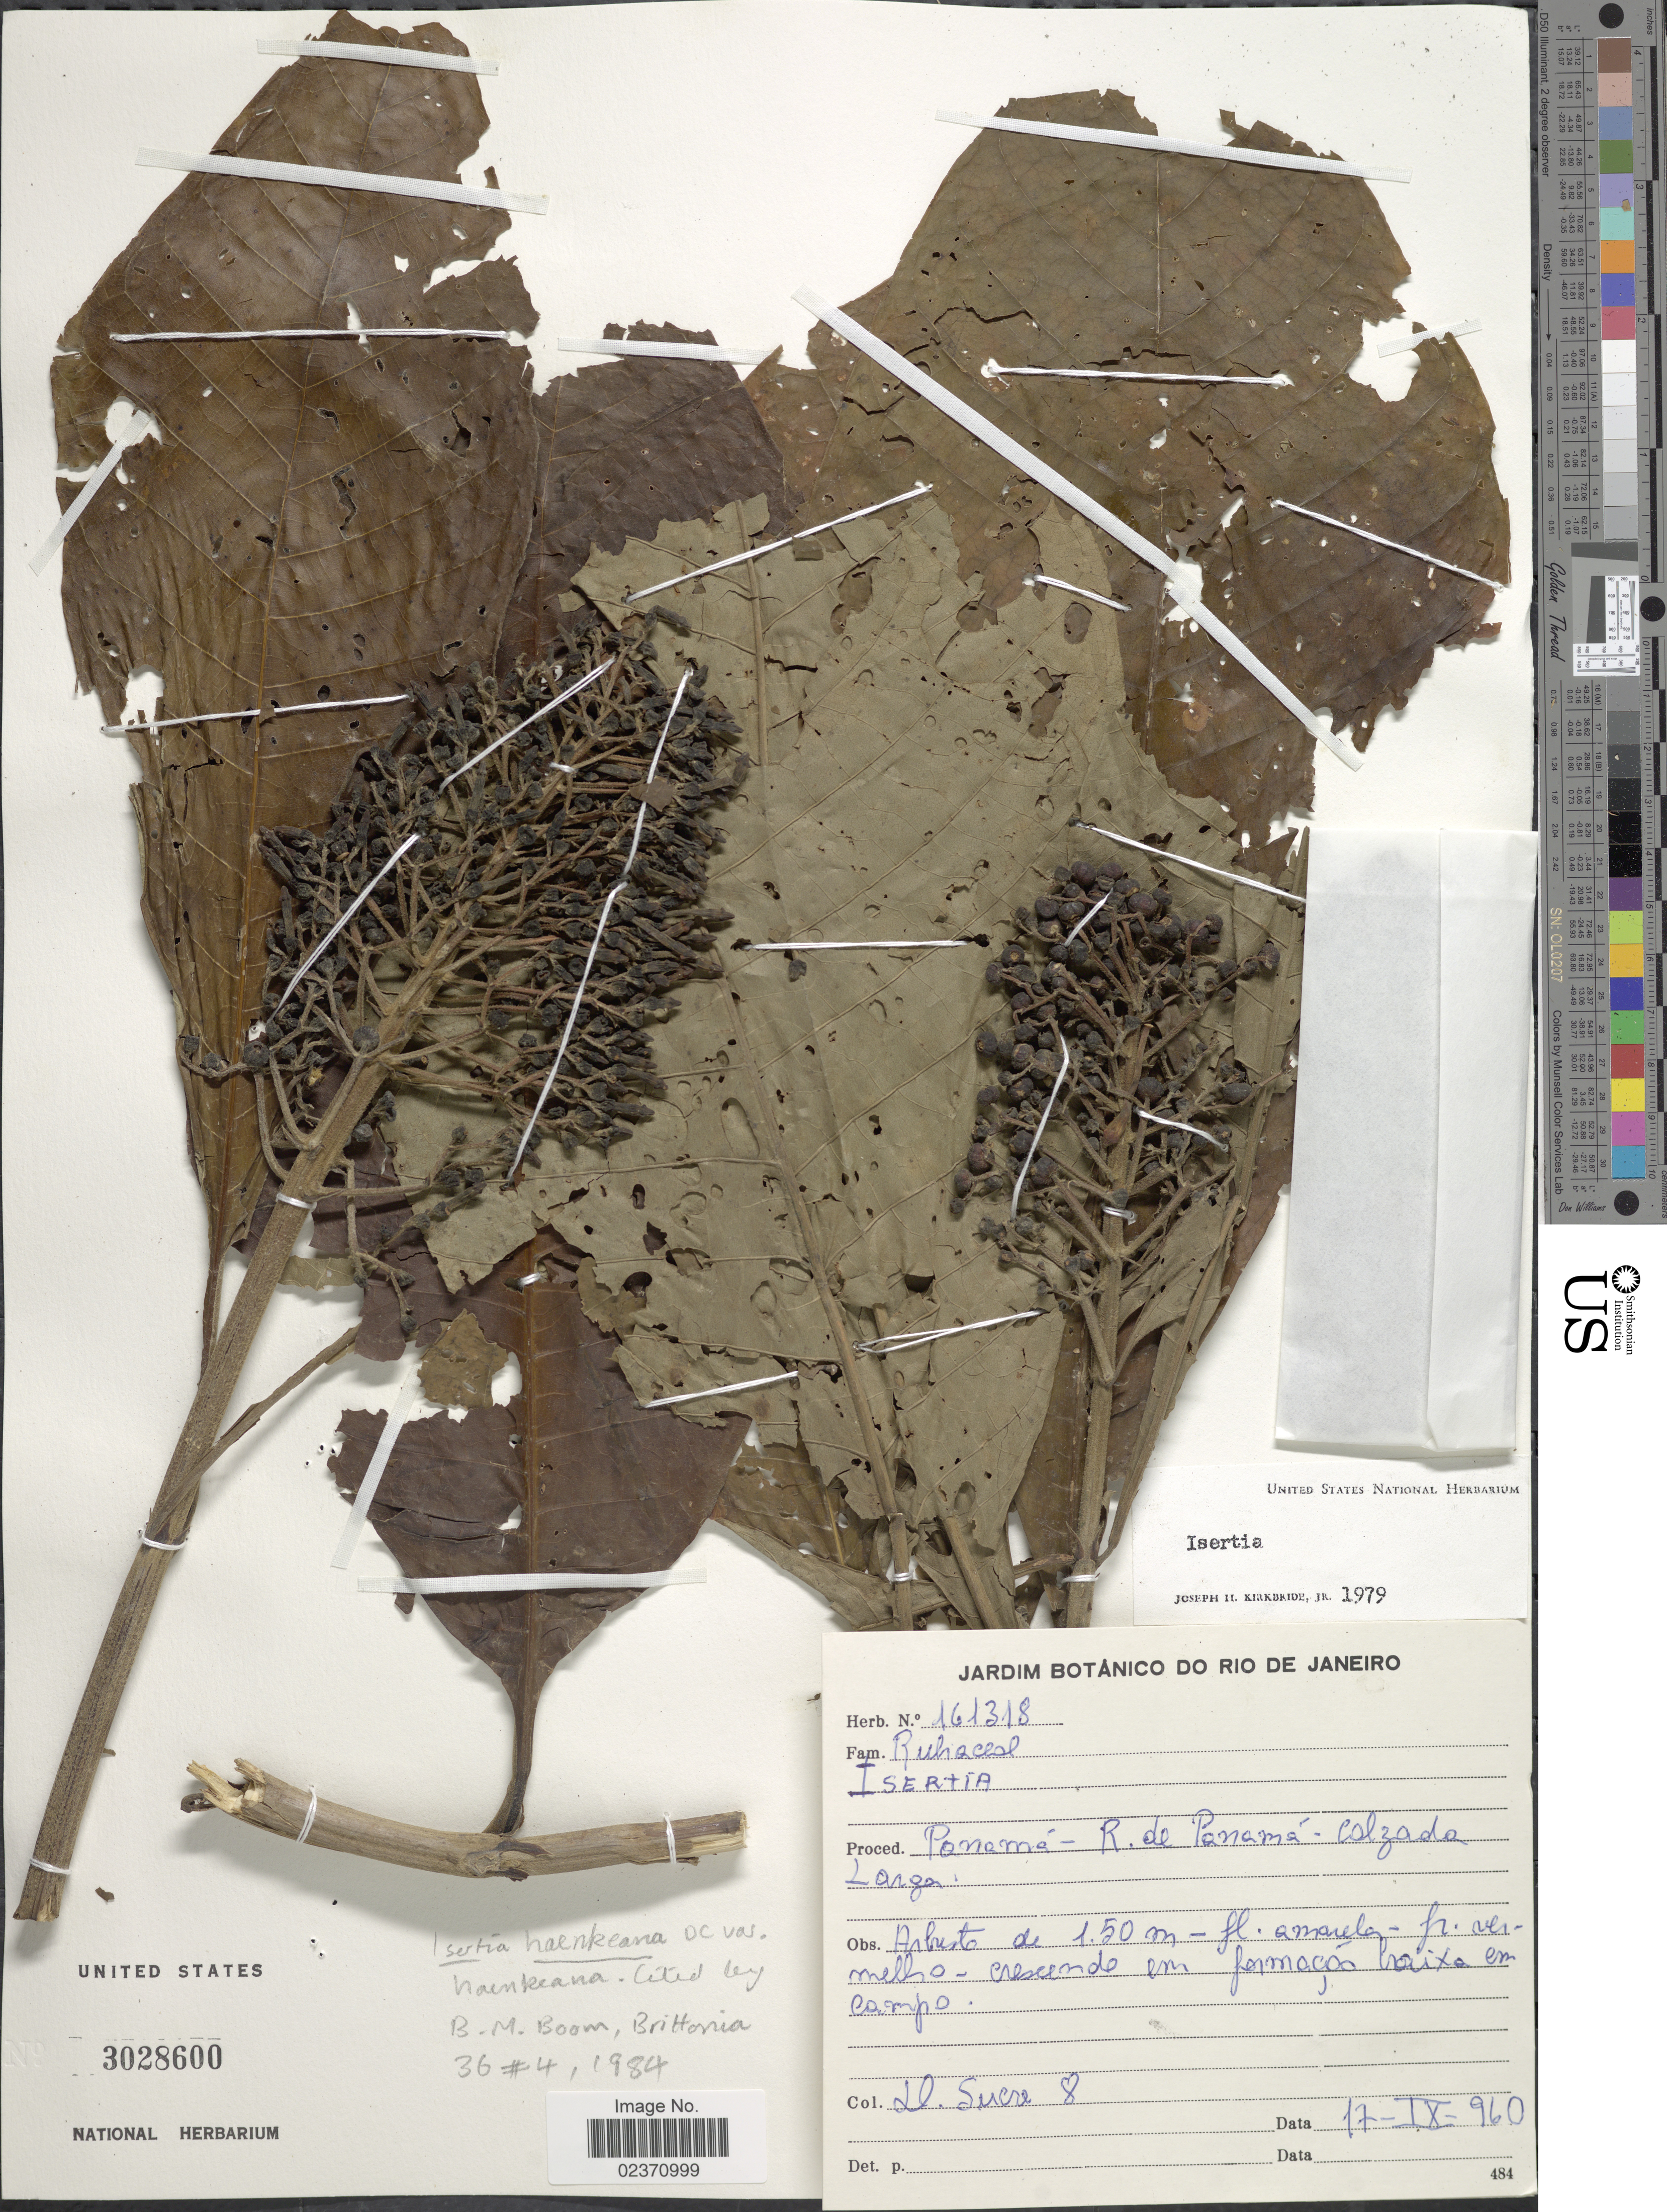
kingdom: Plantae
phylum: Tracheophyta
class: Magnoliopsida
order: Gentianales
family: Rubiaceae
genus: Isertia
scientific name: Isertia haenkeana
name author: DC.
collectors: D. Sucre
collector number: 8/161318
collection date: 1960-09-17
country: Panama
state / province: Panamá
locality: R. de Panamá - Colzada Larga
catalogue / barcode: US 3028600